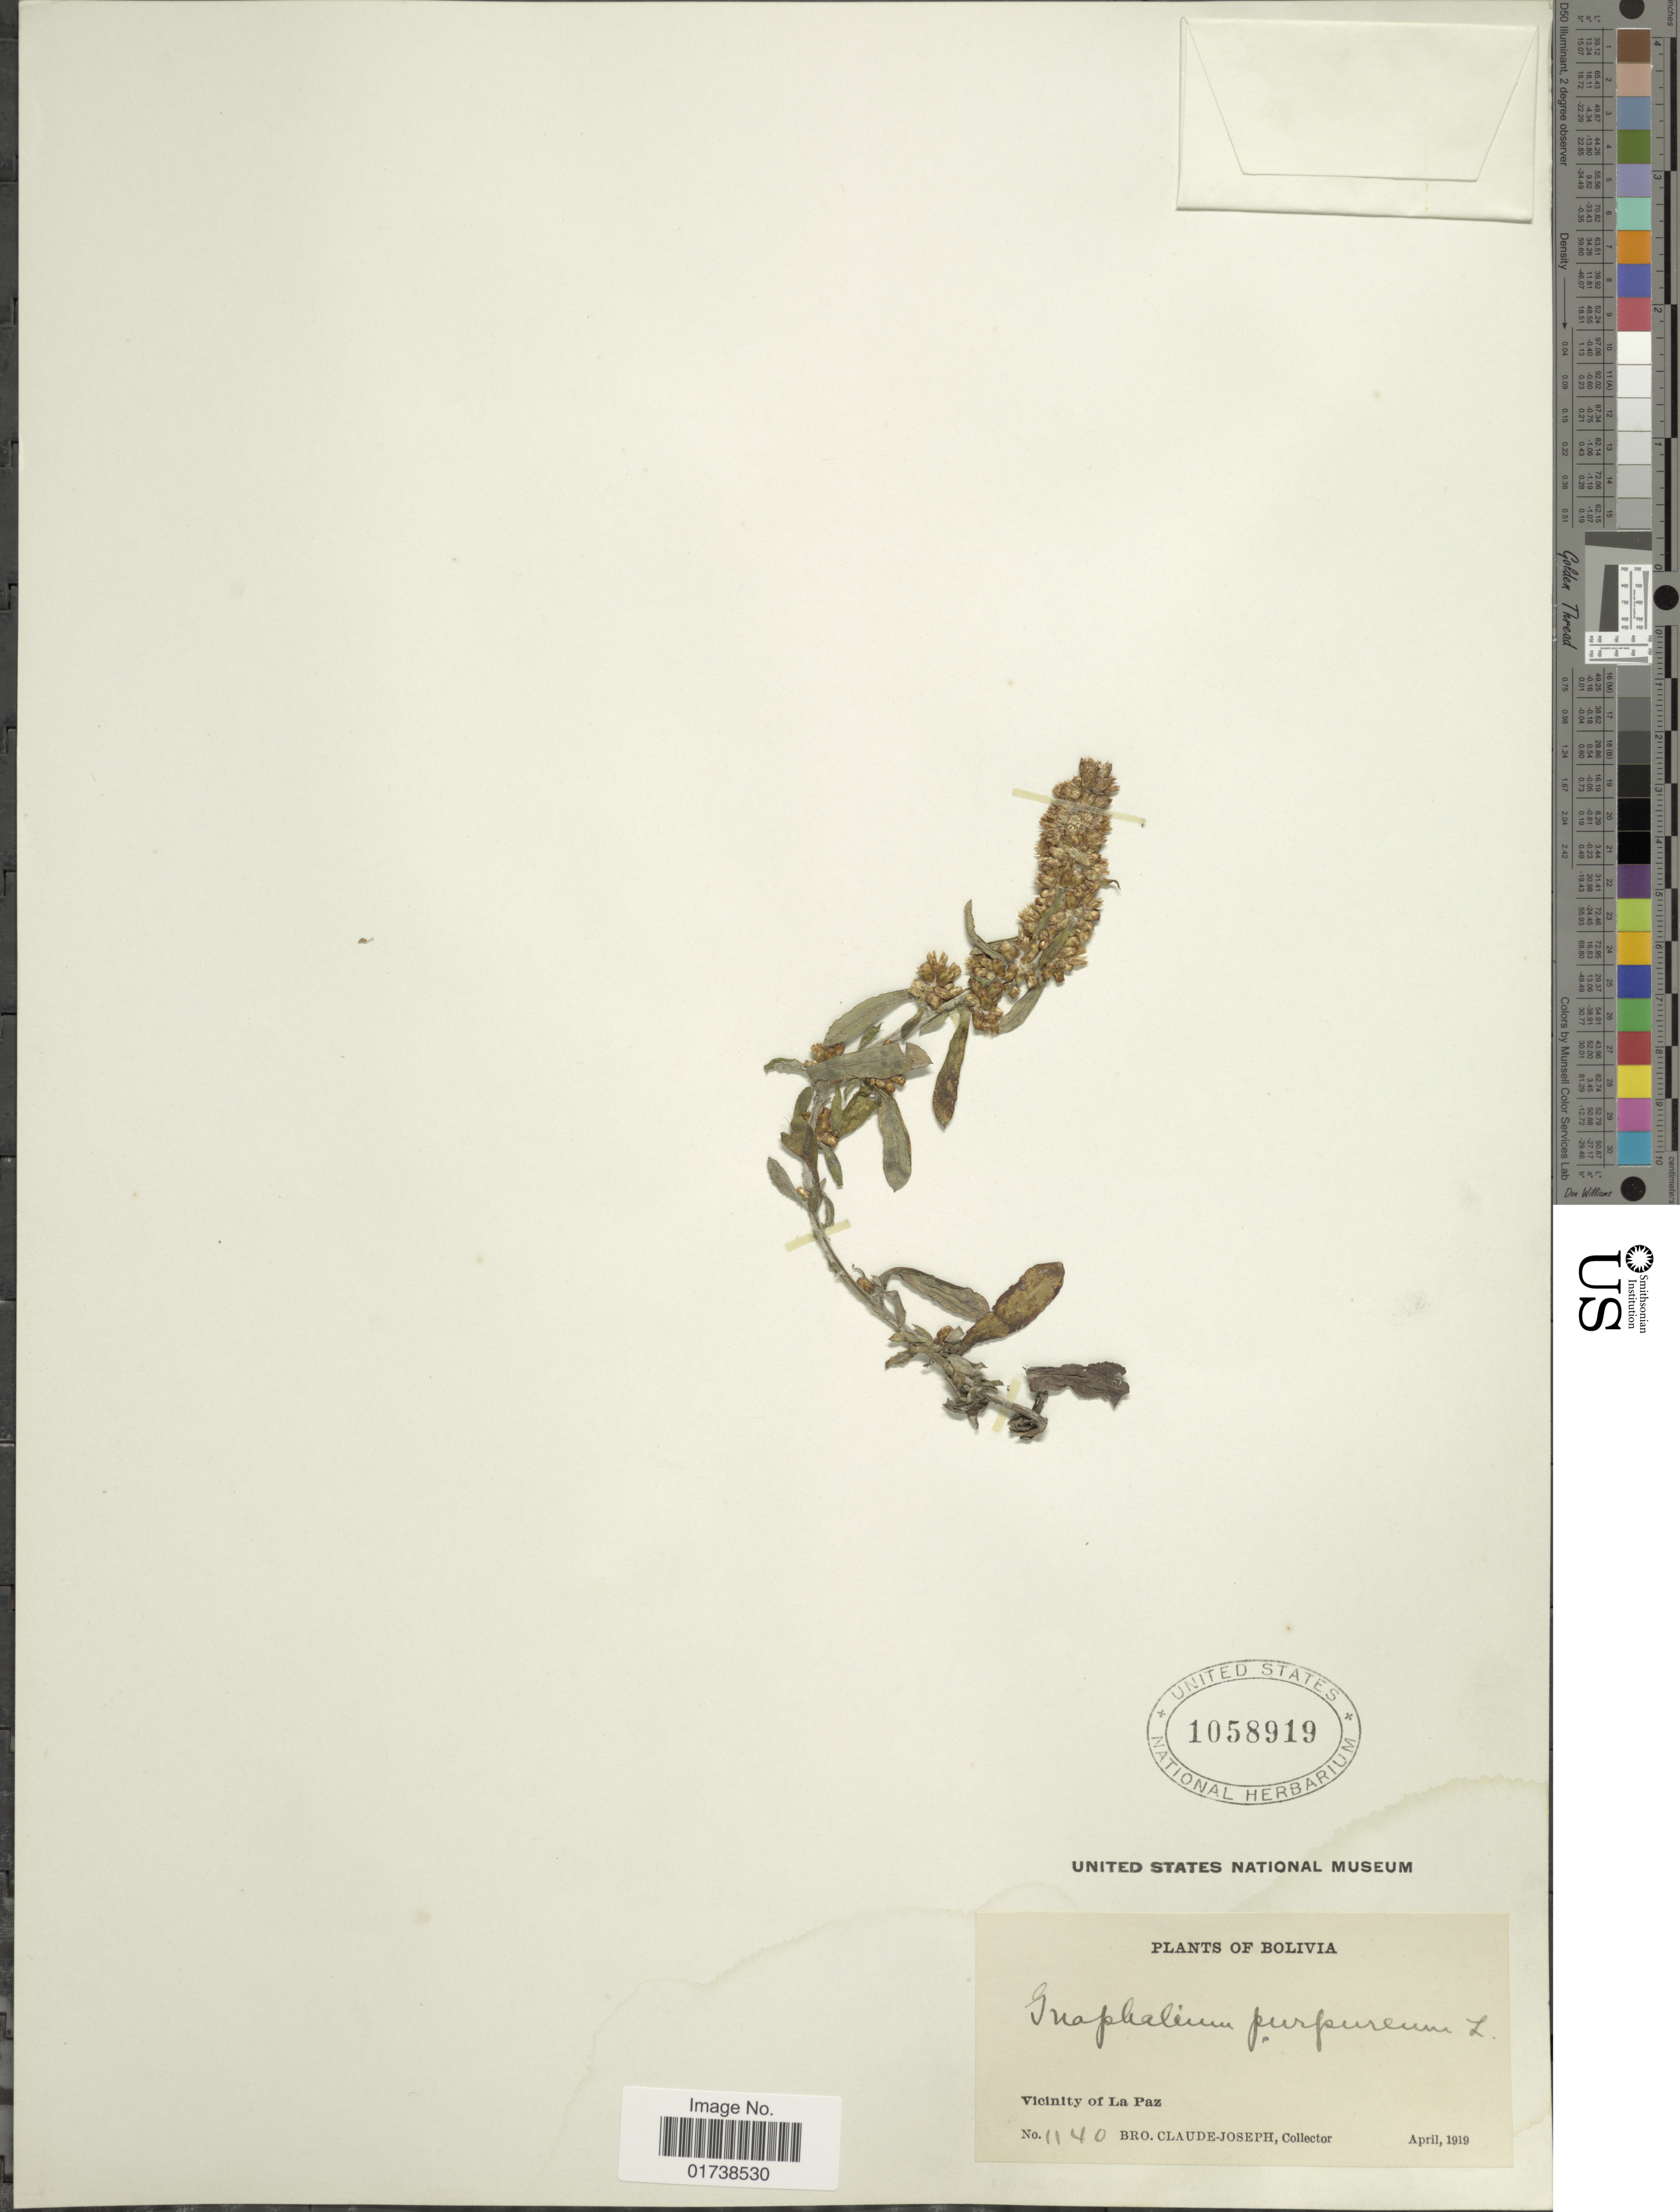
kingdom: Plantae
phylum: Tracheophyta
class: Magnoliopsida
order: Asterales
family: Asteraceae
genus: Gamochaeta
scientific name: Gamochaeta purpurea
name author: (L.) Cabrera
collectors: Bro. Claude-Joseph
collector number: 1140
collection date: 1919-04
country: Bolivia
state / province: La Paz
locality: Vicinity of La Paz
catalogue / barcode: US 1058919